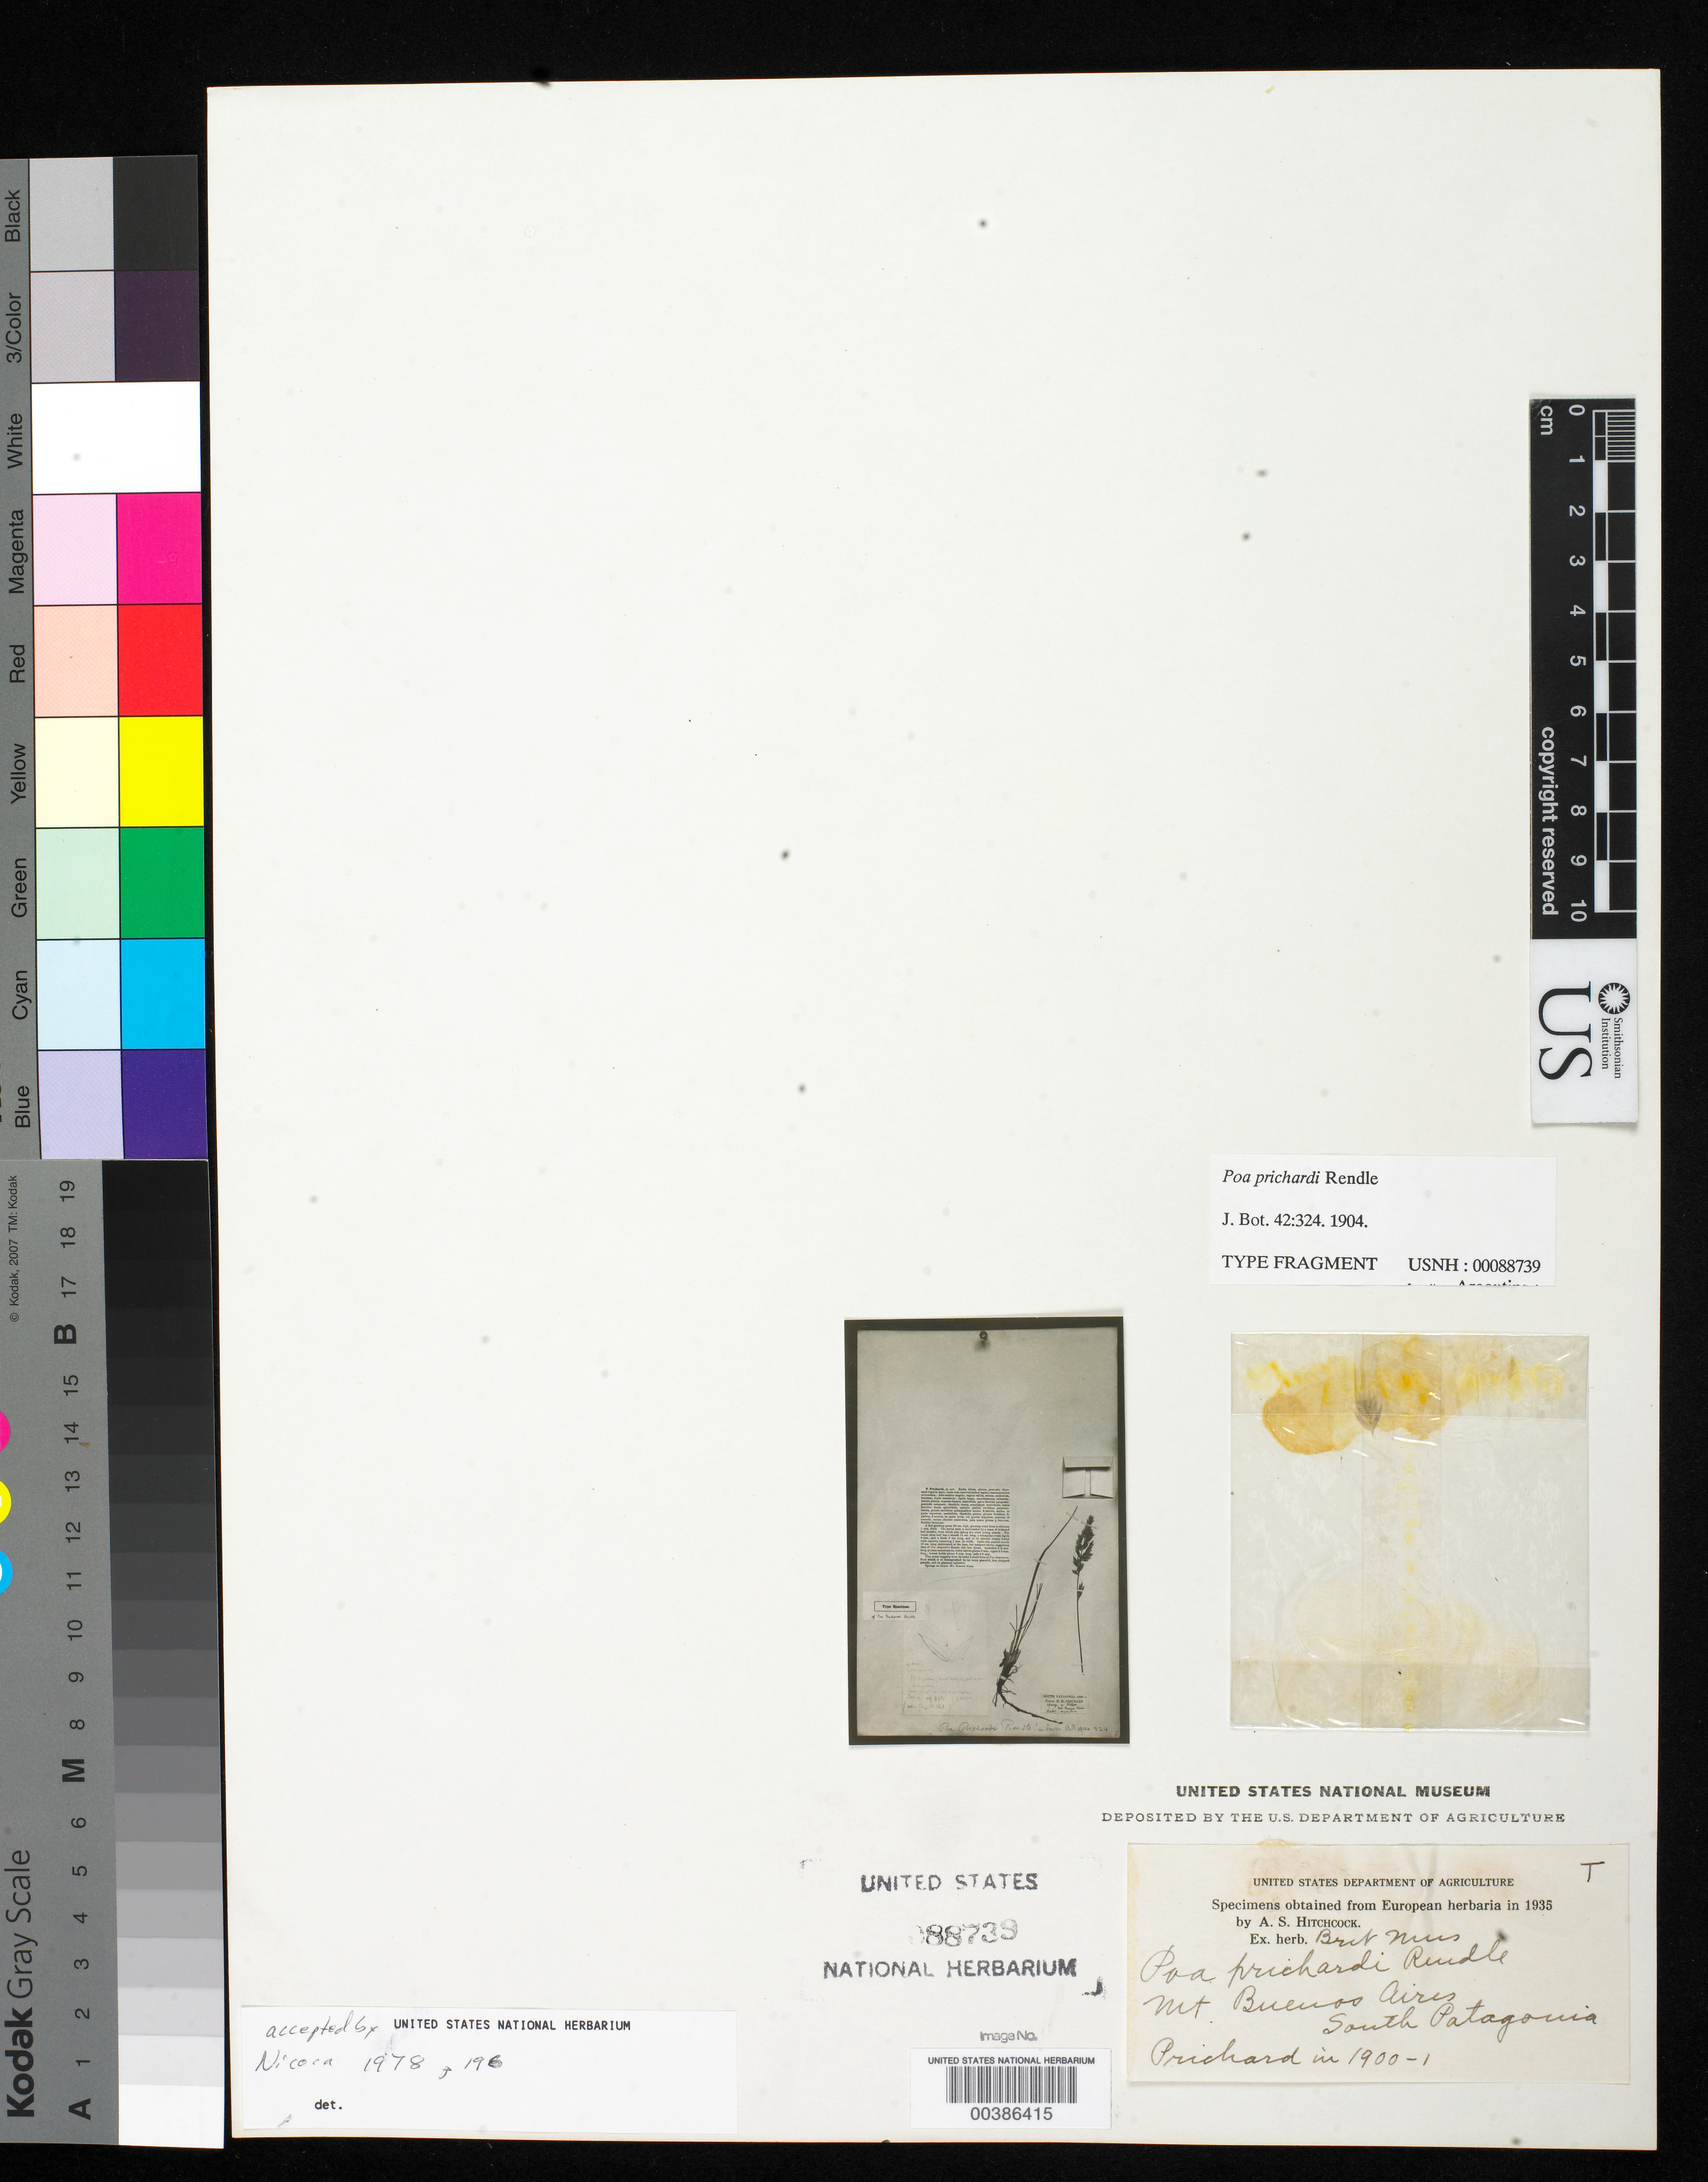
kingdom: Plantae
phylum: Tracheophyta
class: Liliopsida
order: Poales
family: Poaceae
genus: Poa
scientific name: Poa prichardi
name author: Rendle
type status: Type Fragment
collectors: H. Prichard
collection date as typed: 1900 to -- --- 1901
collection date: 1900/1901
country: Argentina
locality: Mt. Buenos Aires, S Patagonia.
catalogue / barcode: US 88739